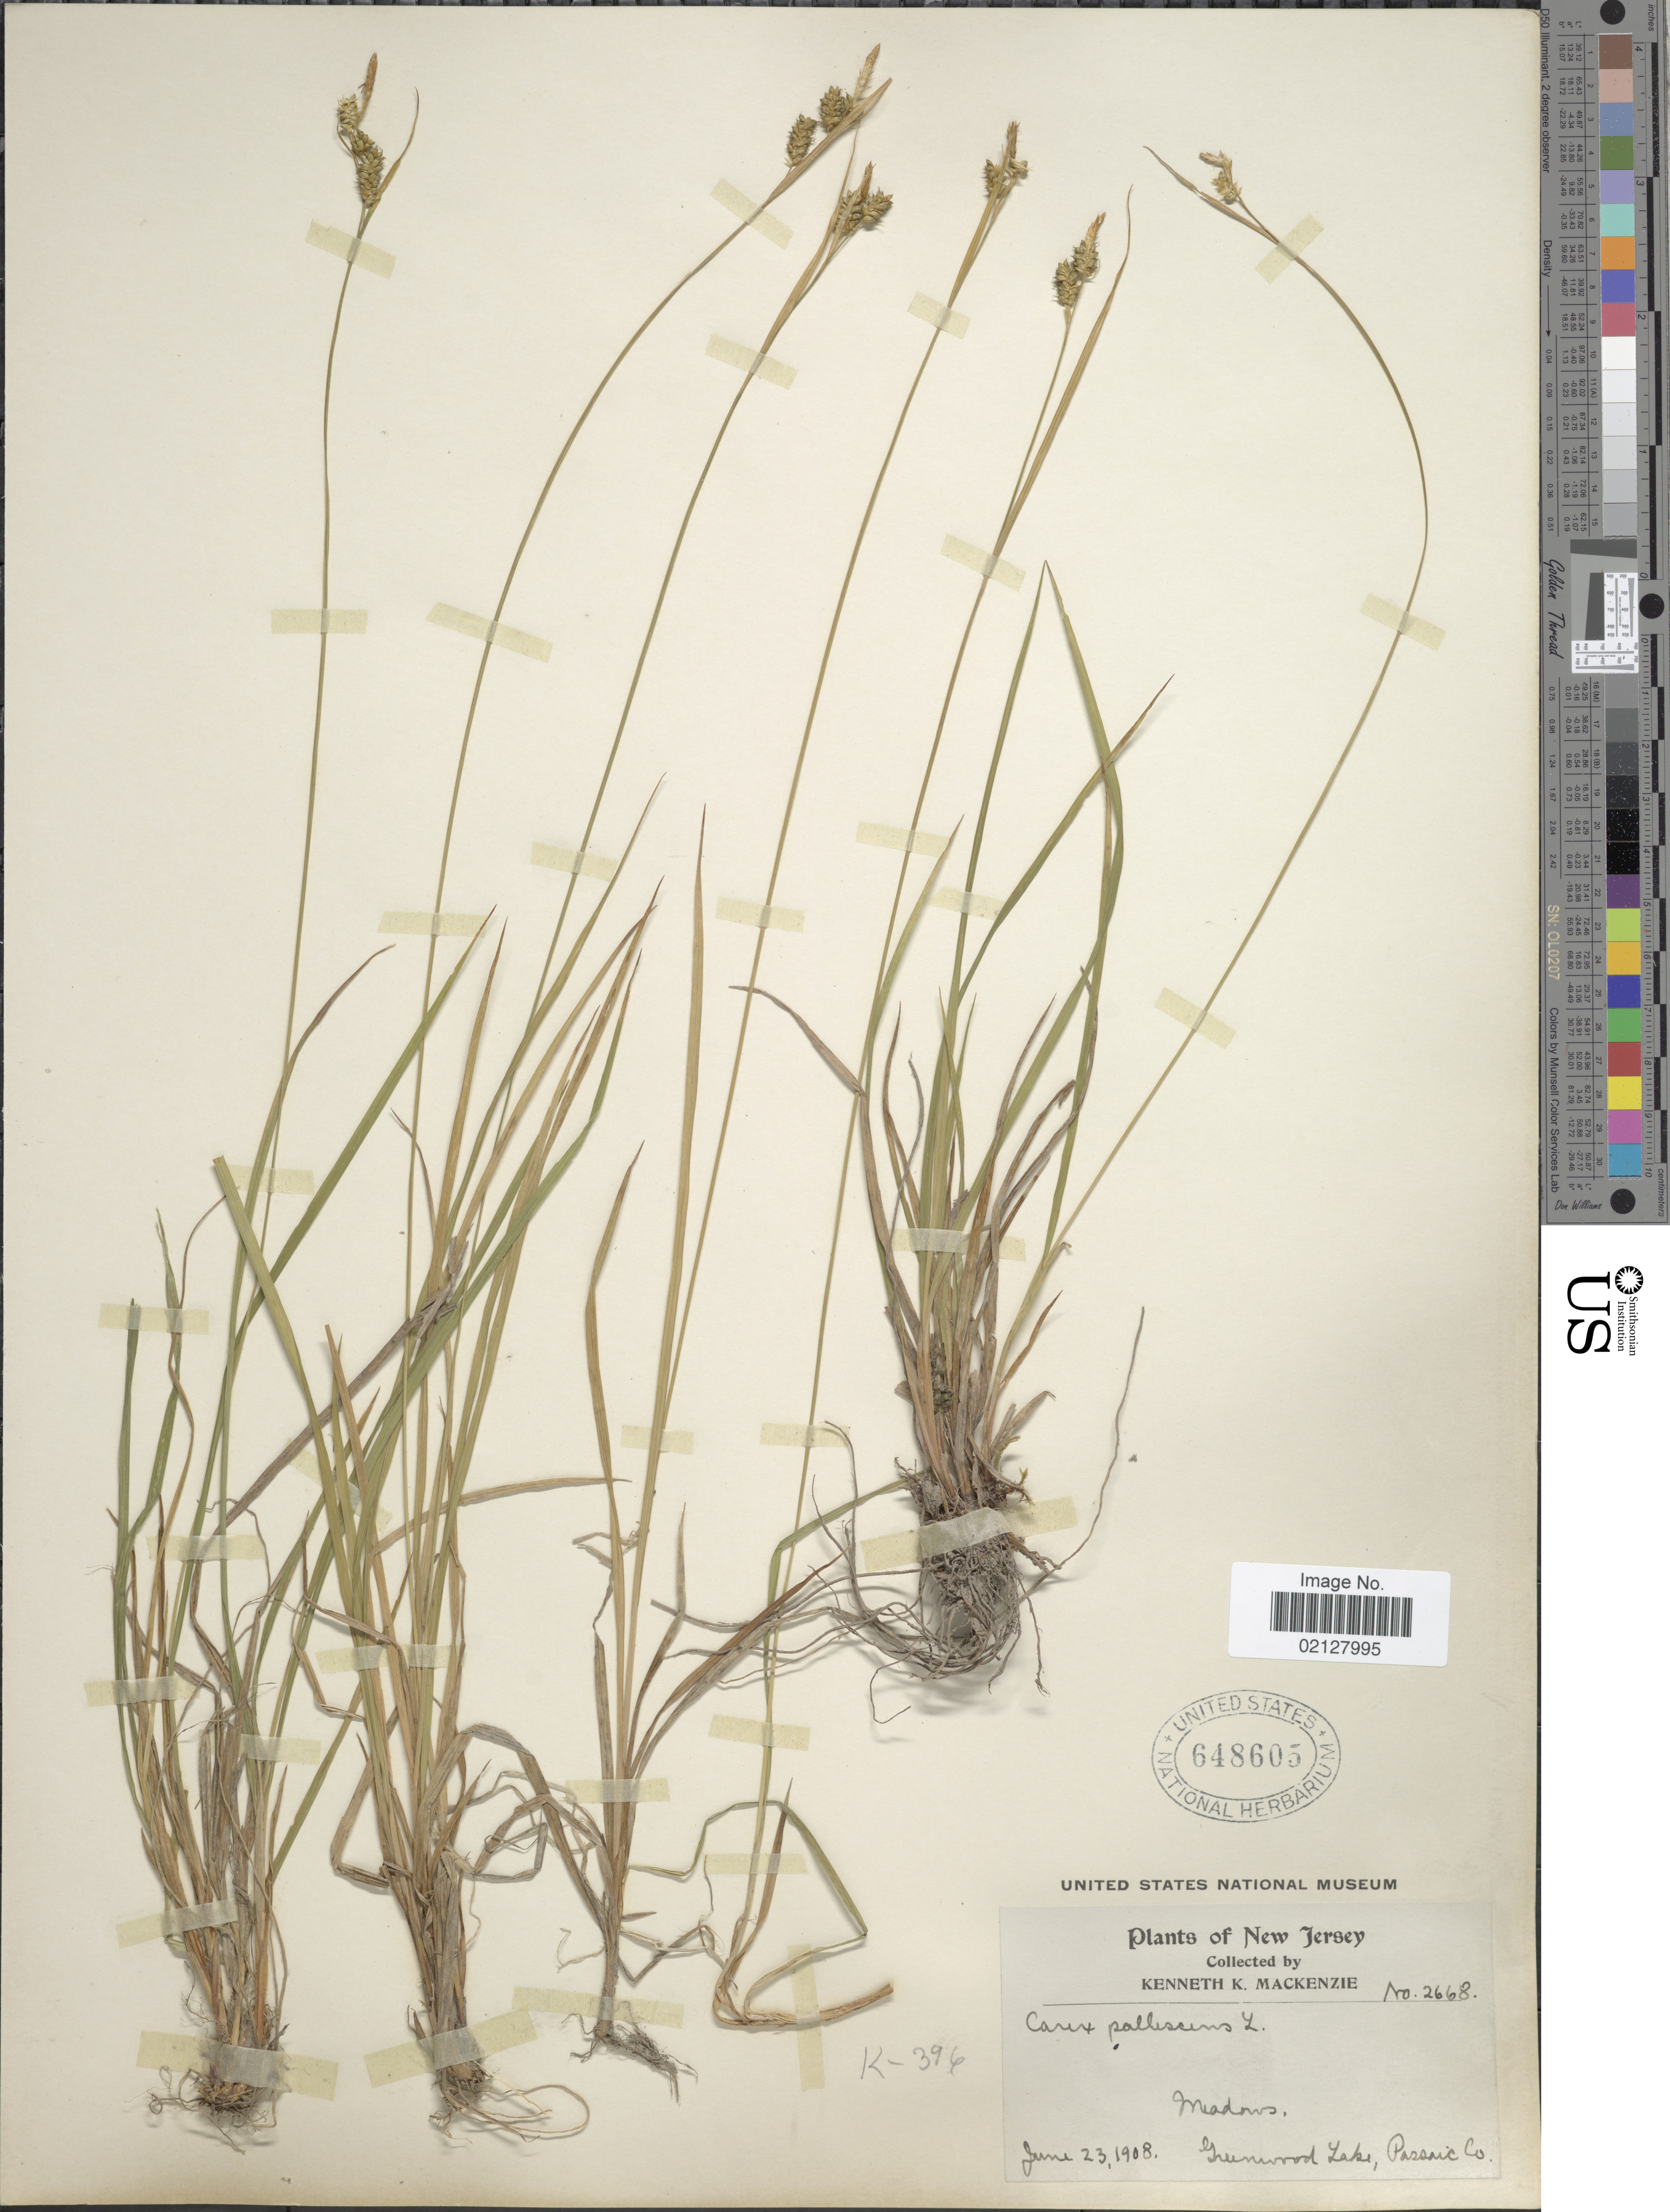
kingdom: Plantae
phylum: Tracheophyta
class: Liliopsida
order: Poales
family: Cyperaceae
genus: Carex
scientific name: Carex pallescens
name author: L.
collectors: K. K. Mackenzie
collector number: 2668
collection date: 1908-06-23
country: United States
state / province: New Jersey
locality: Meadows, Greenwood Lake, Passaic Co.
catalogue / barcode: US 648605